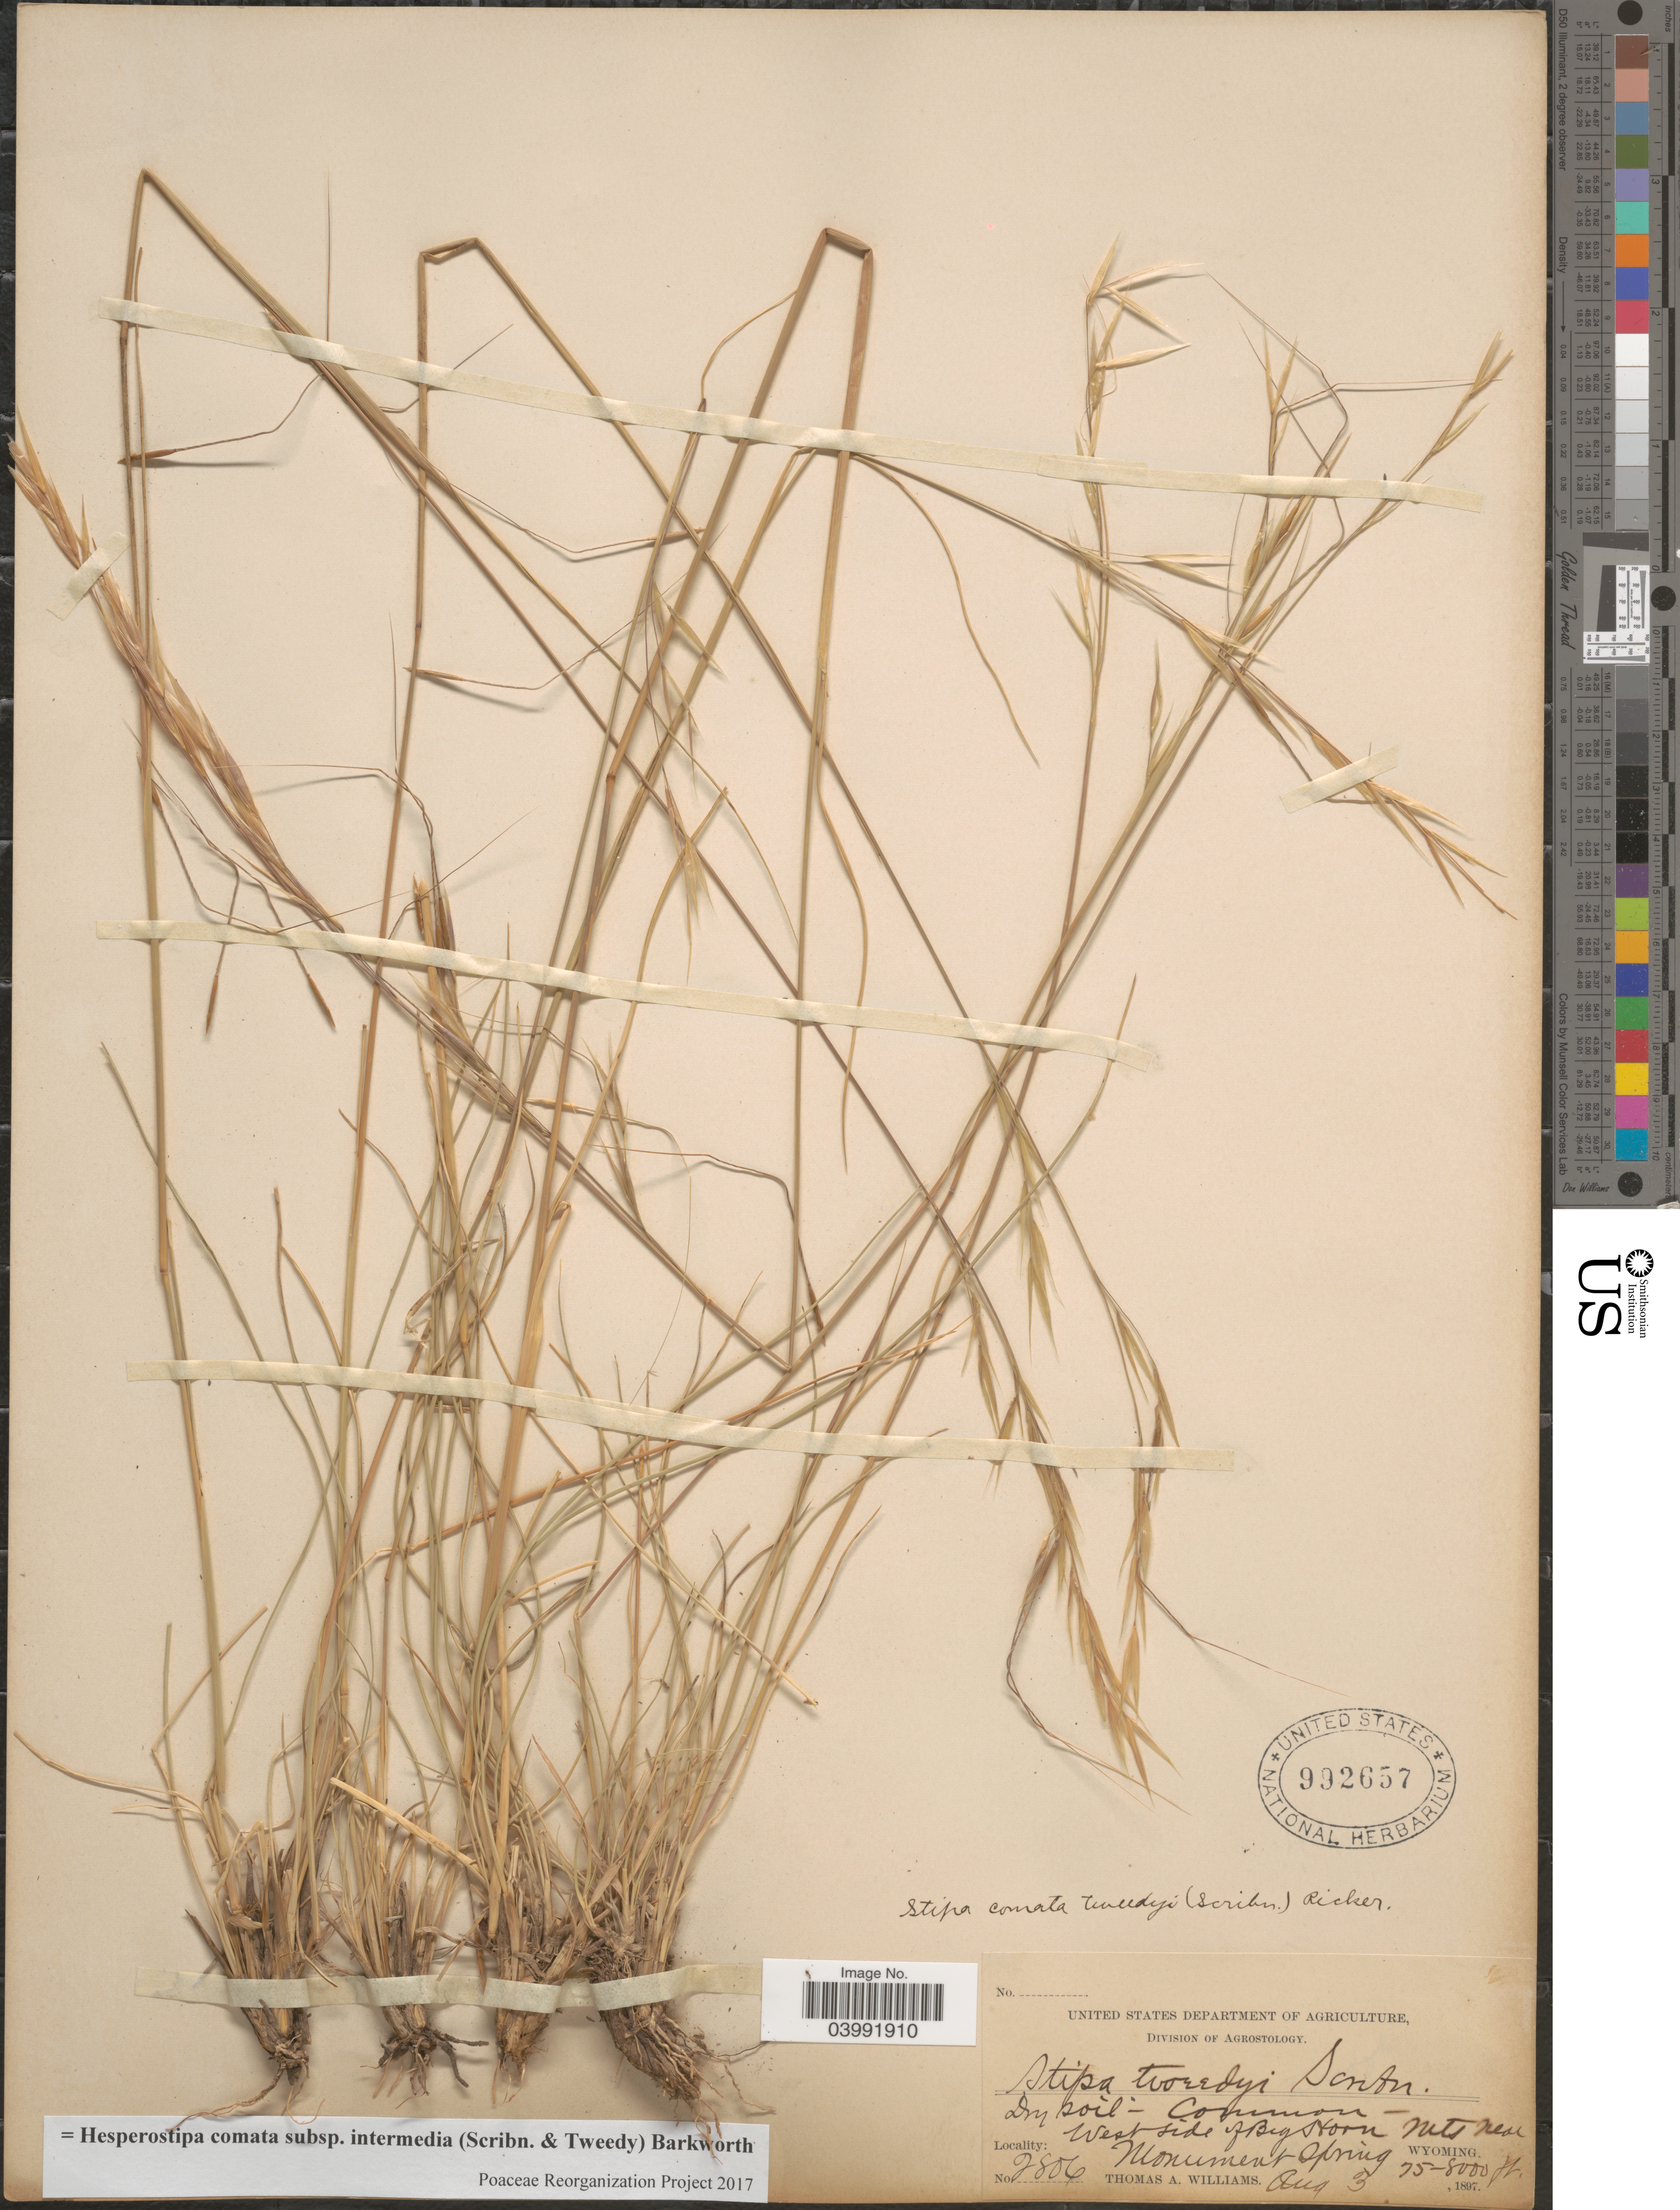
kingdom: Plantae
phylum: Tracheophyta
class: Liliopsida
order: Poales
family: Poaceae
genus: Hesperostipa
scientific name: Hesperostipa comata subsp. intermedia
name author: (Scribn. & Tweedy) Barkworth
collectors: T. A. Williams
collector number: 2806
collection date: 1897-08-03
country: United States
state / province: Wyoming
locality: Dry soil. Westside of Big Horn Mts near Monument Spring.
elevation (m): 2286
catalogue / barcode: US 992657